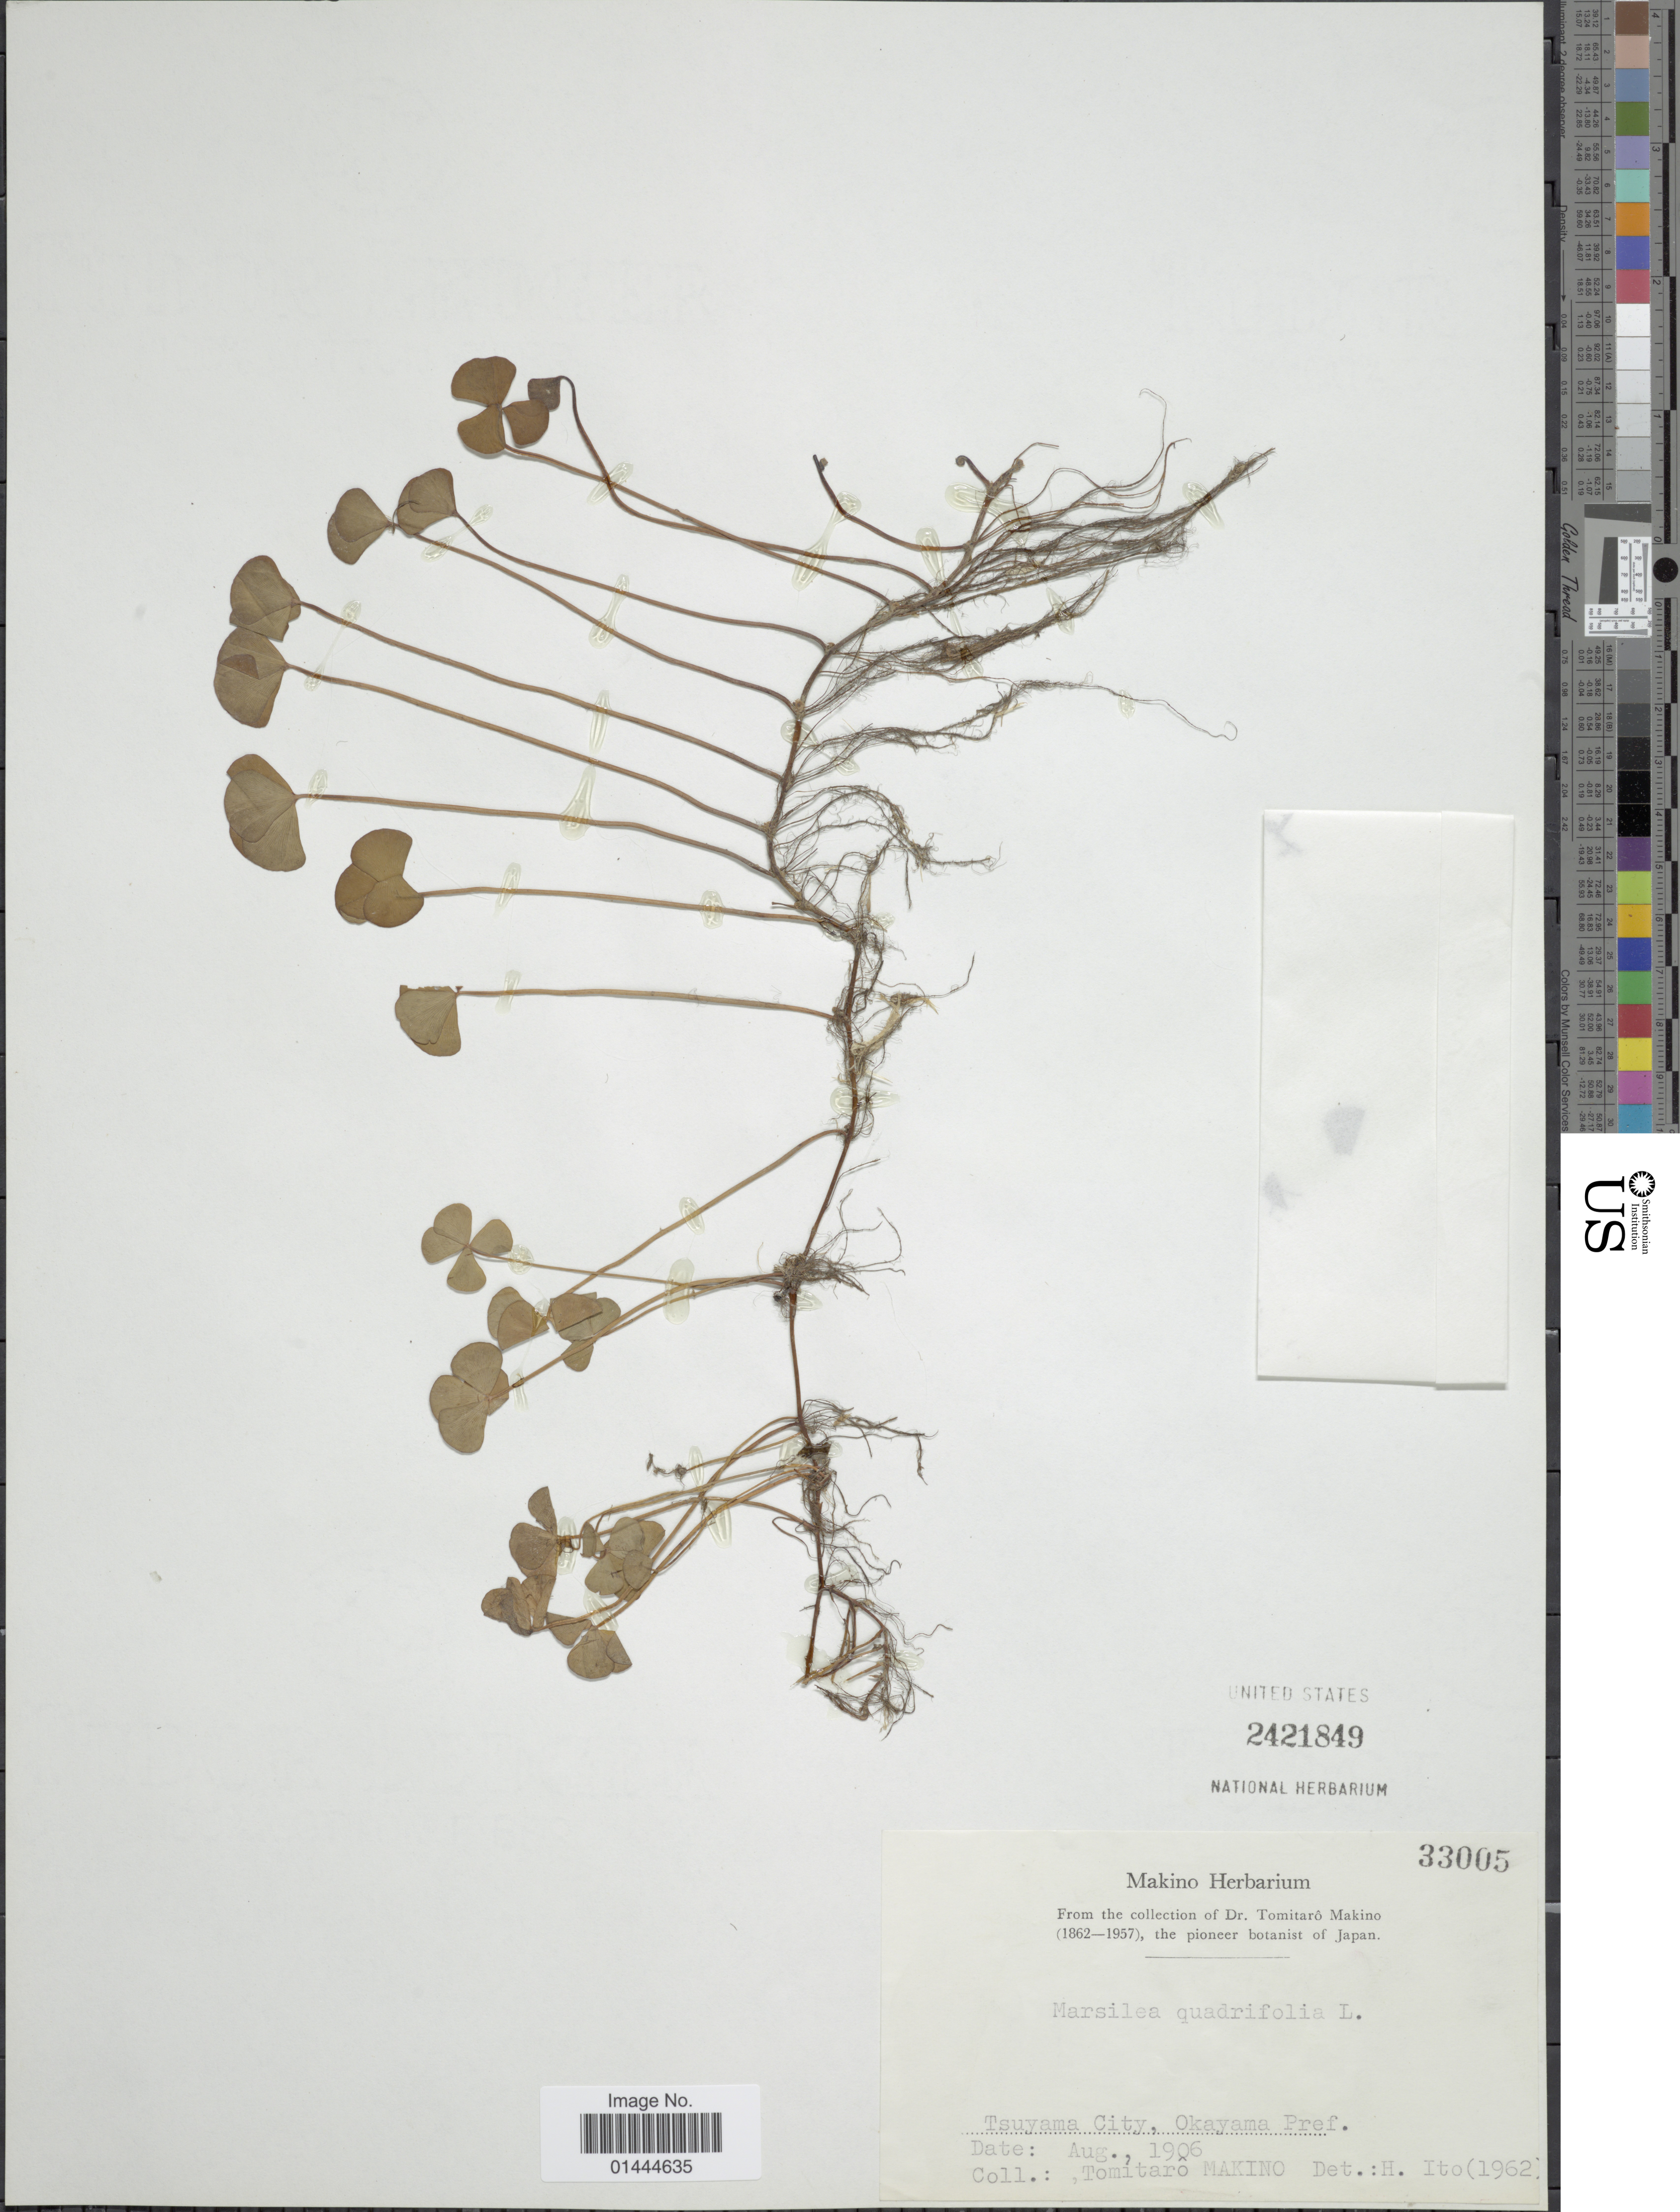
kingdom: Plantae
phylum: Tracheophyta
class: Polypodiopsida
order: Salviniales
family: Marsileaceae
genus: Marsilea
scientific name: Marsilea quadrifolia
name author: L.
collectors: T. Makino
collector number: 33005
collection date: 1906-08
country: Japan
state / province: Okayama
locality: Tsuyama City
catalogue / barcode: US 2421849